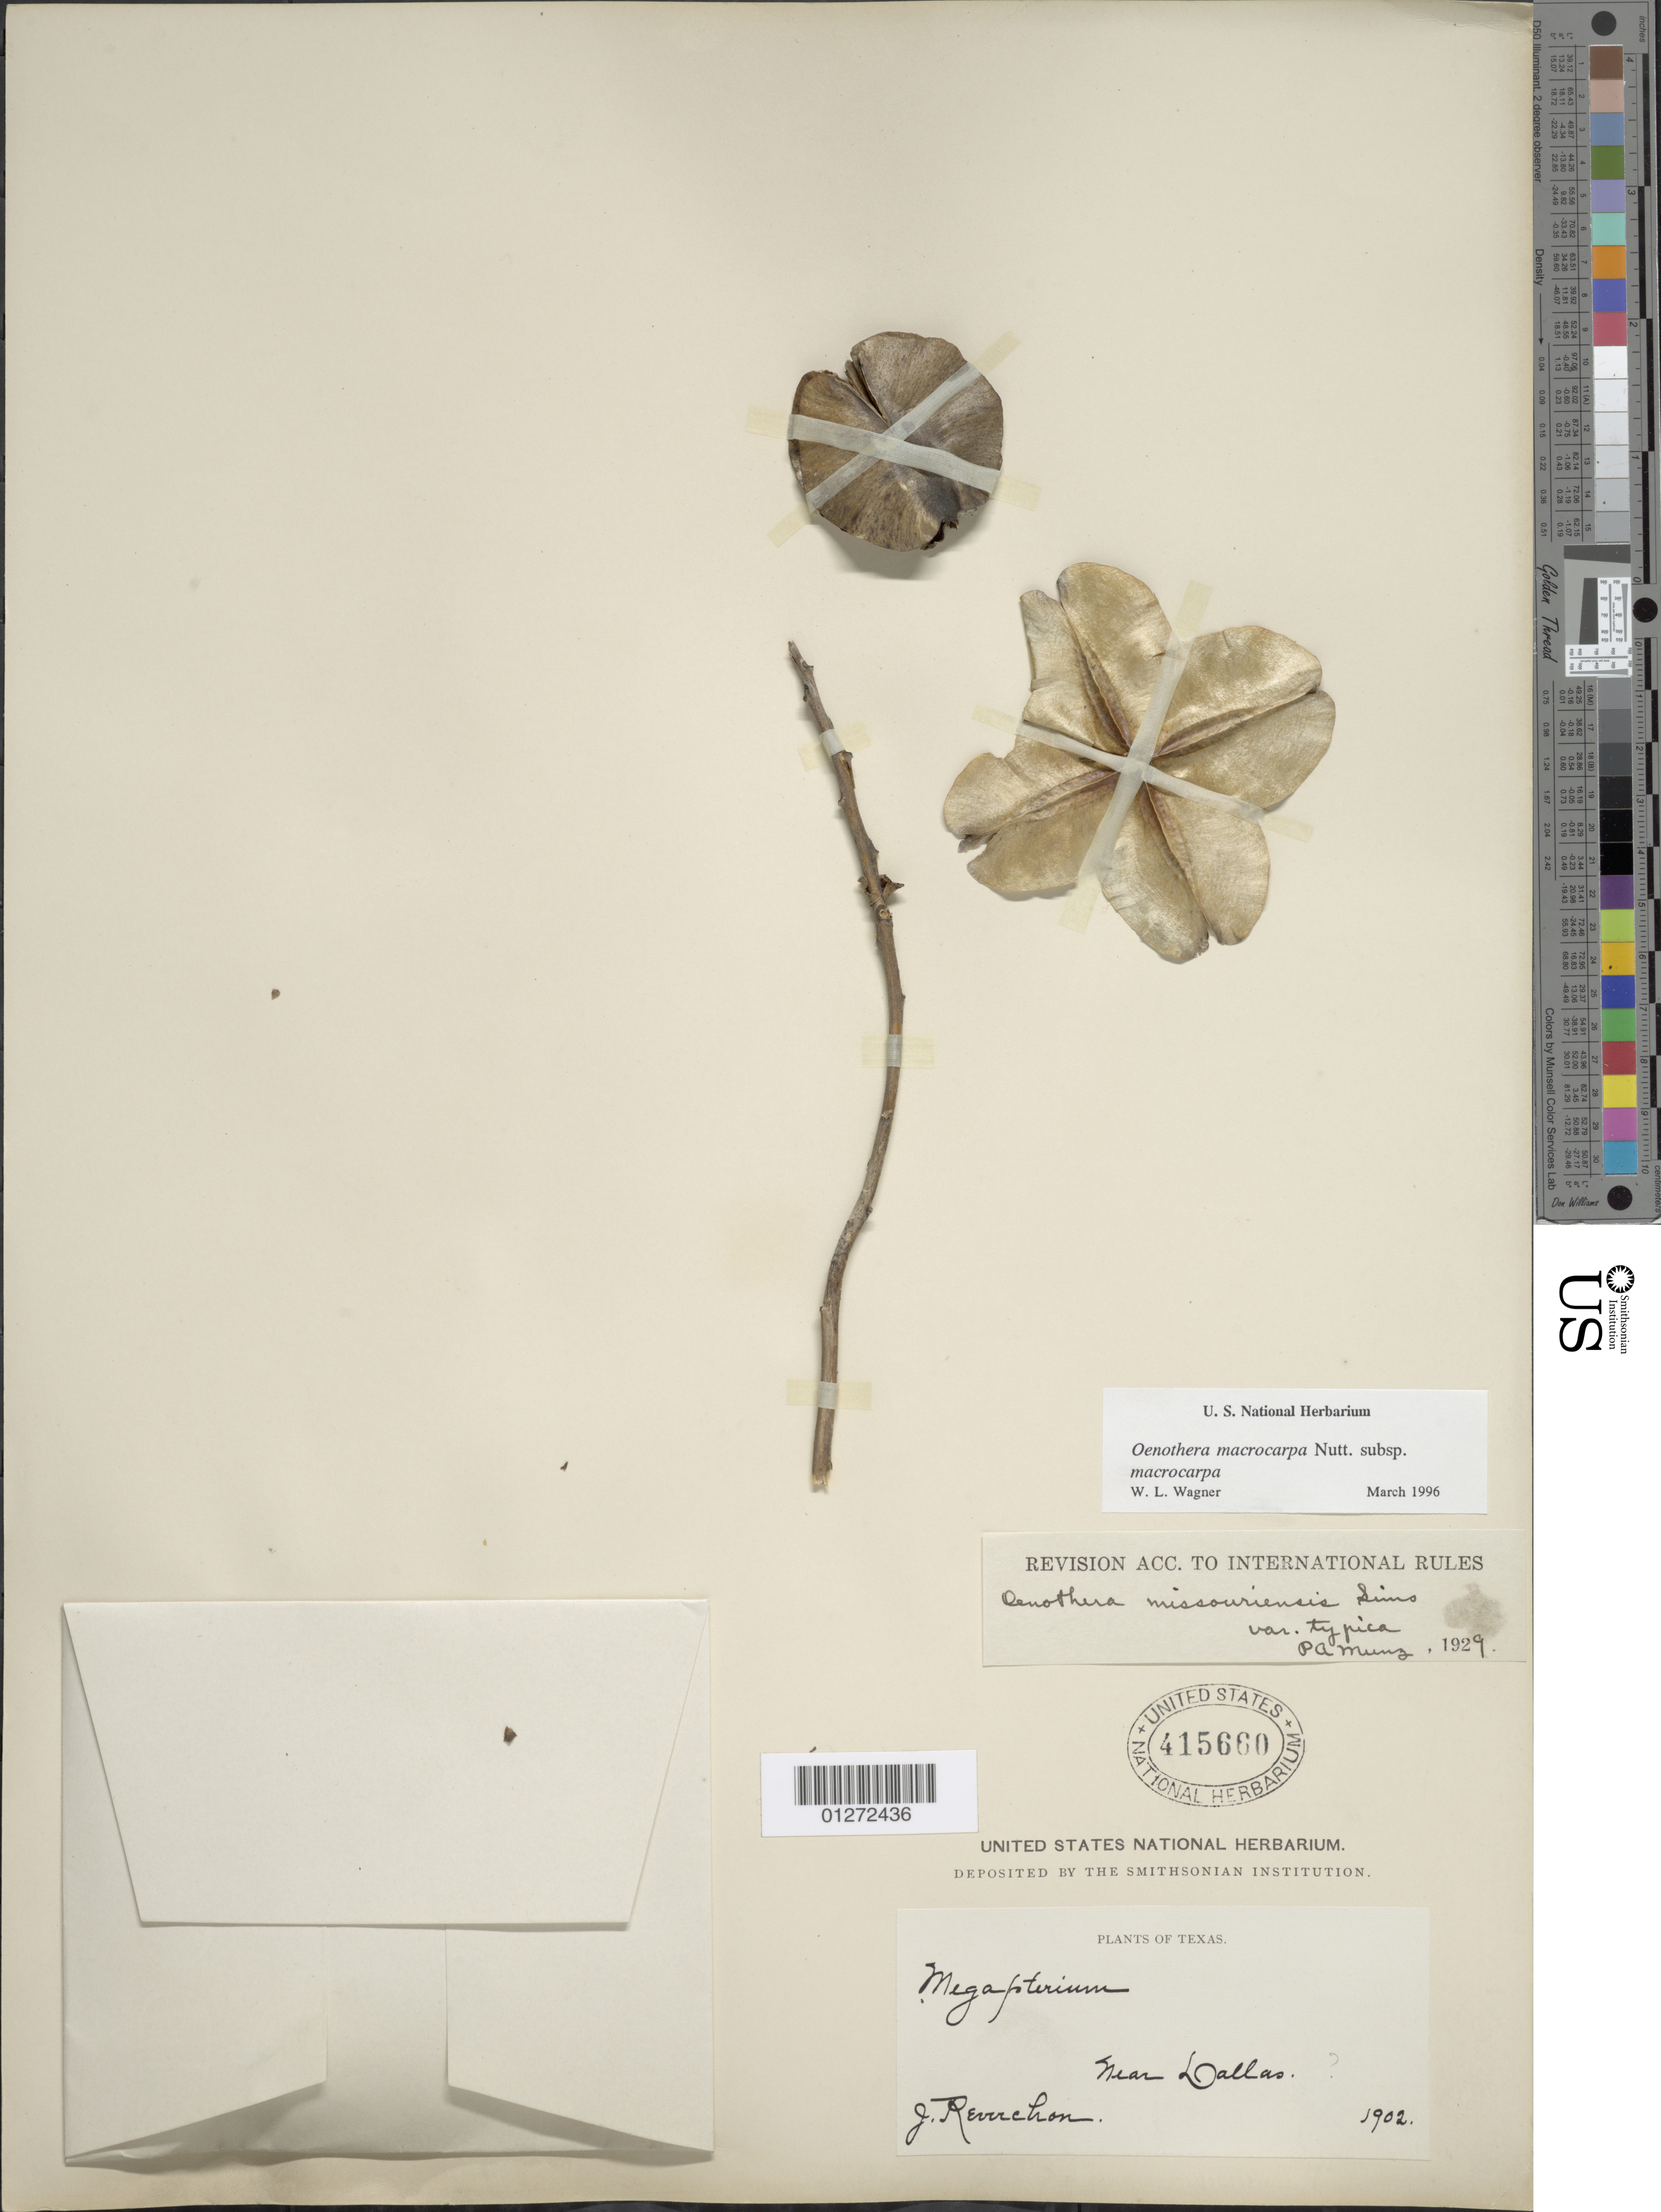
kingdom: Plantae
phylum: Tracheophyta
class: Magnoliopsida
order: Myrtales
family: Onagraceae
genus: Oenothera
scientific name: Oenothera macrocarpa subsp. macrocarpa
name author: Nutt.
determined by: Wagner, W. L., (BOT), Smithsonian Institution - National Museum of Natural History (UNITED STATES)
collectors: J. Reverchon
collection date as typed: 1902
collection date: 1902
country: United States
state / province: Texas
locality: near Dallas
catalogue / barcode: US 415660